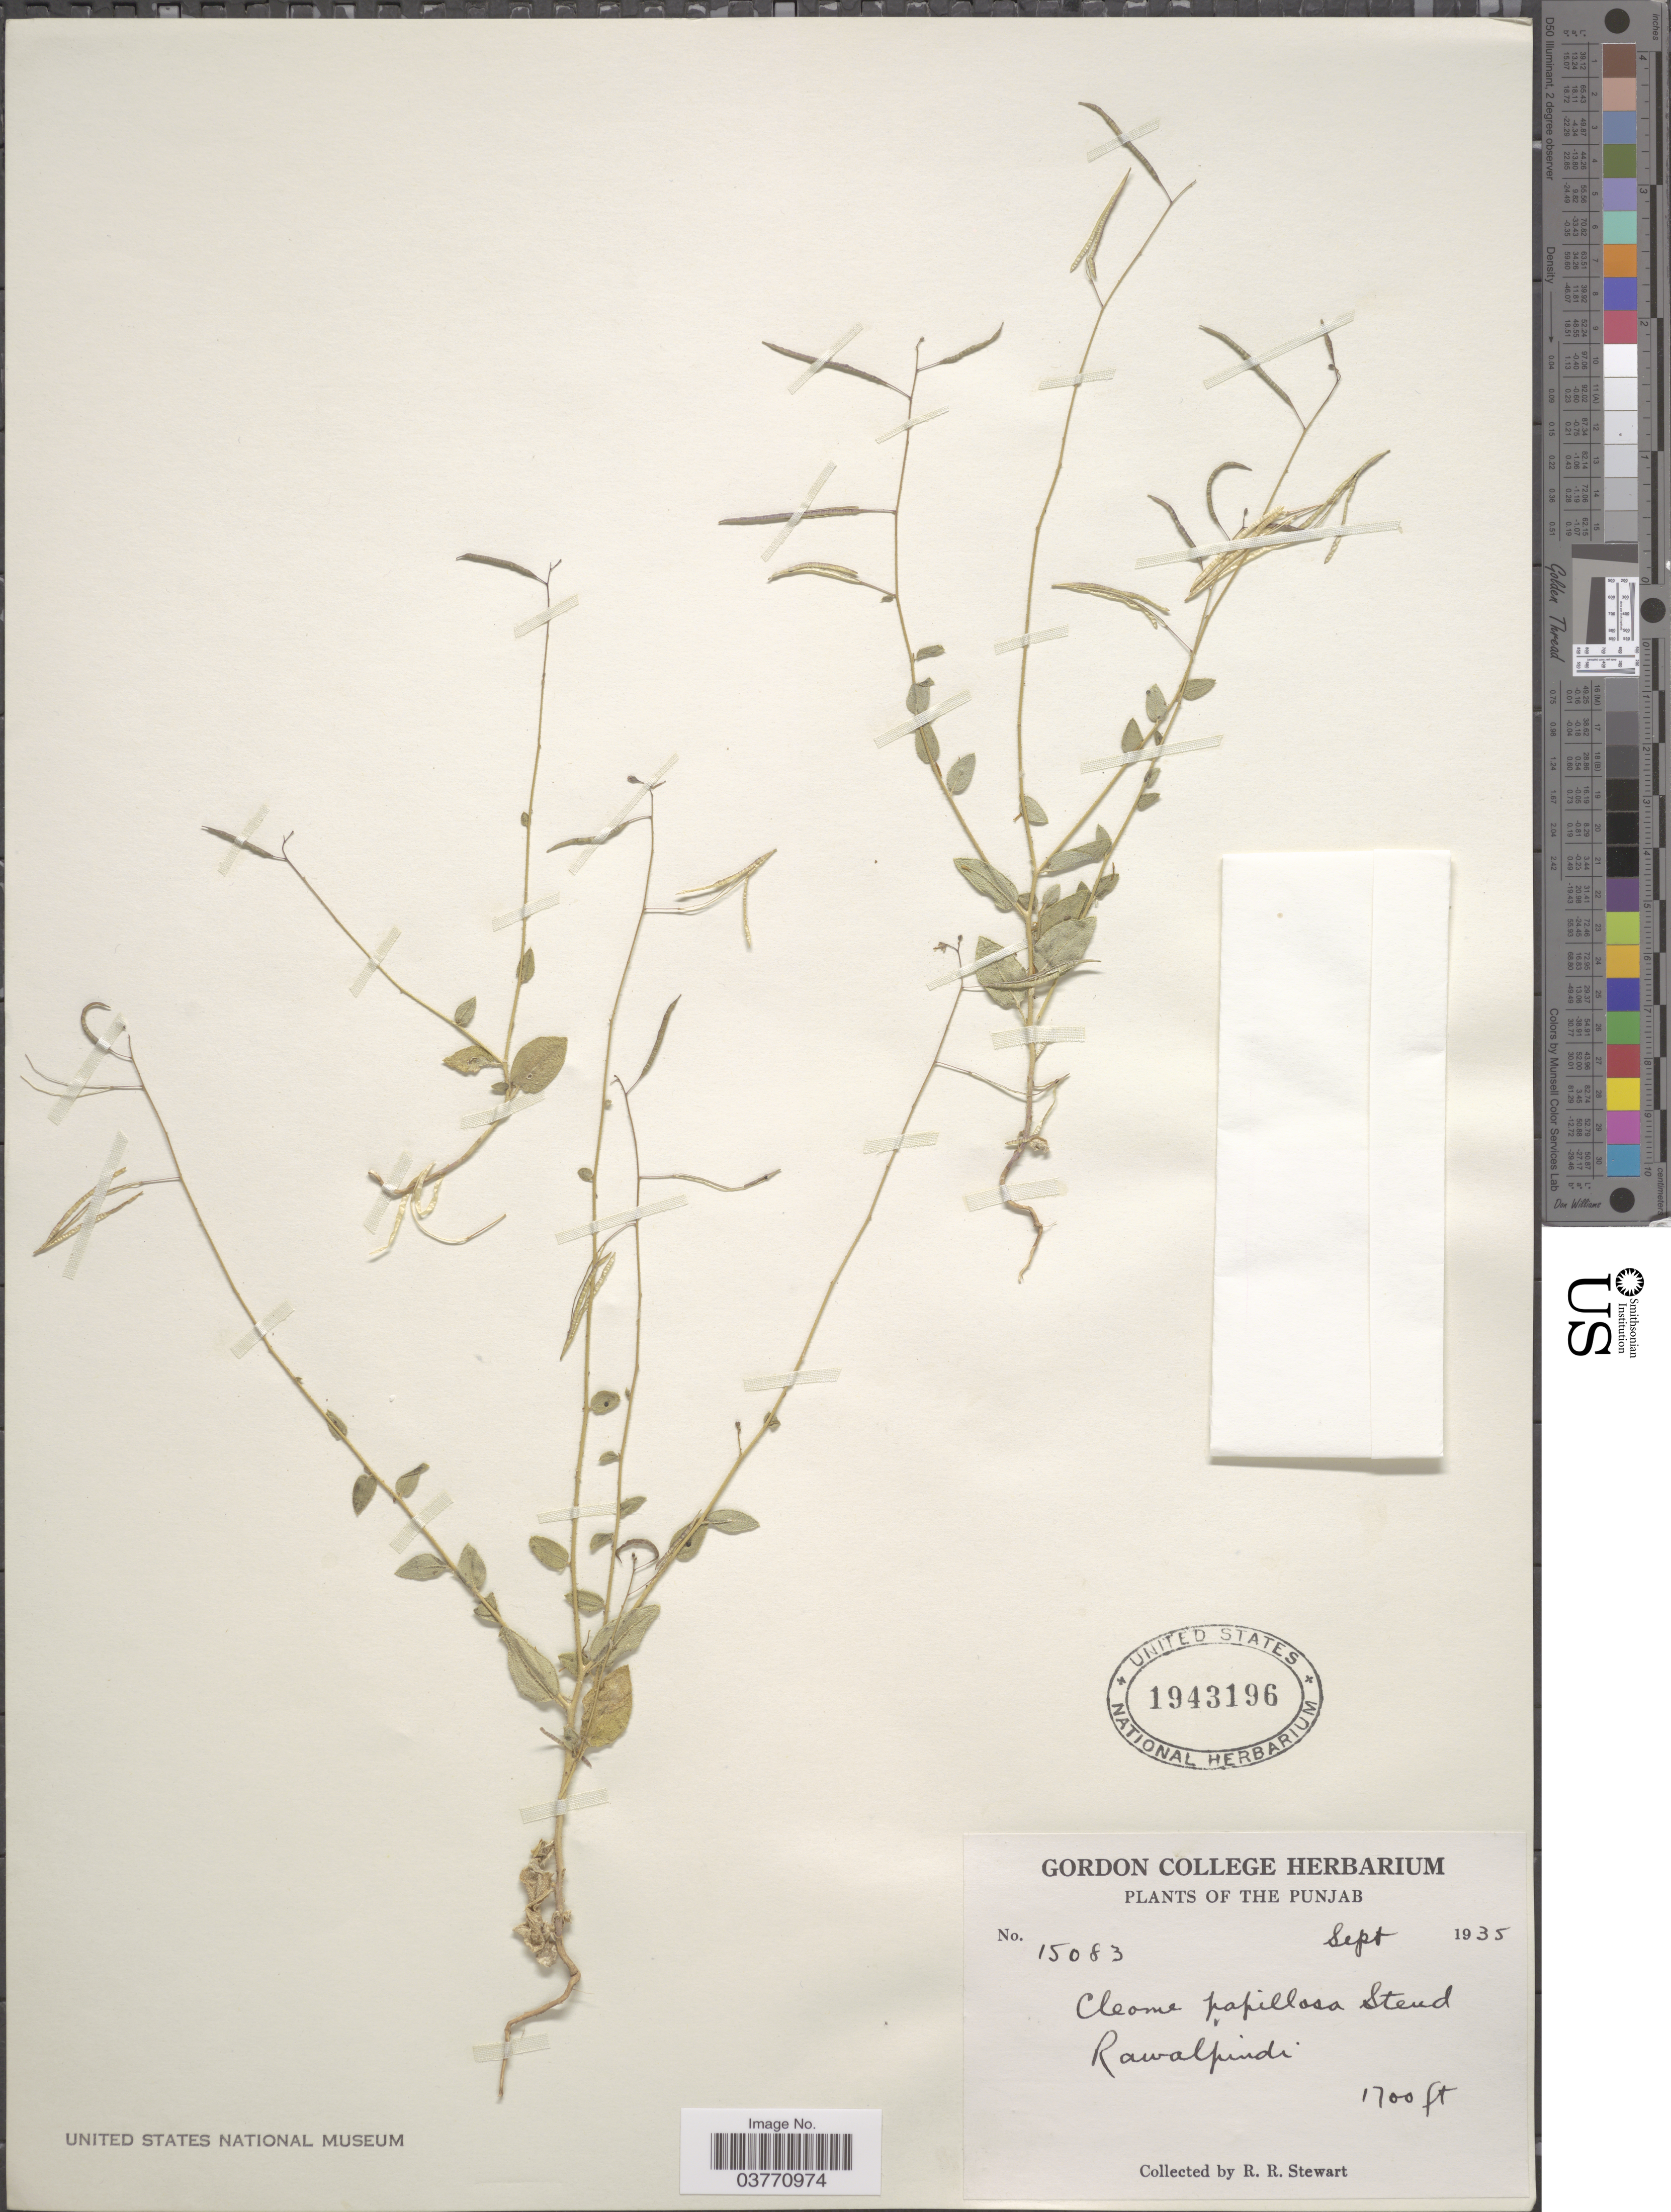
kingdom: Plantae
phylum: Tracheophyta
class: Magnoliopsida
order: Brassicales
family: Cleomaceae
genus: Gilgella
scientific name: Gilgella scaposa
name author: (DC.) Roalson & J.C. Hall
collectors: R. Stewart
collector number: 15083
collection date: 1935-09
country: Pakistan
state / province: Punjab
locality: Rawalpindi.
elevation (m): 518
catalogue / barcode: US 1943196